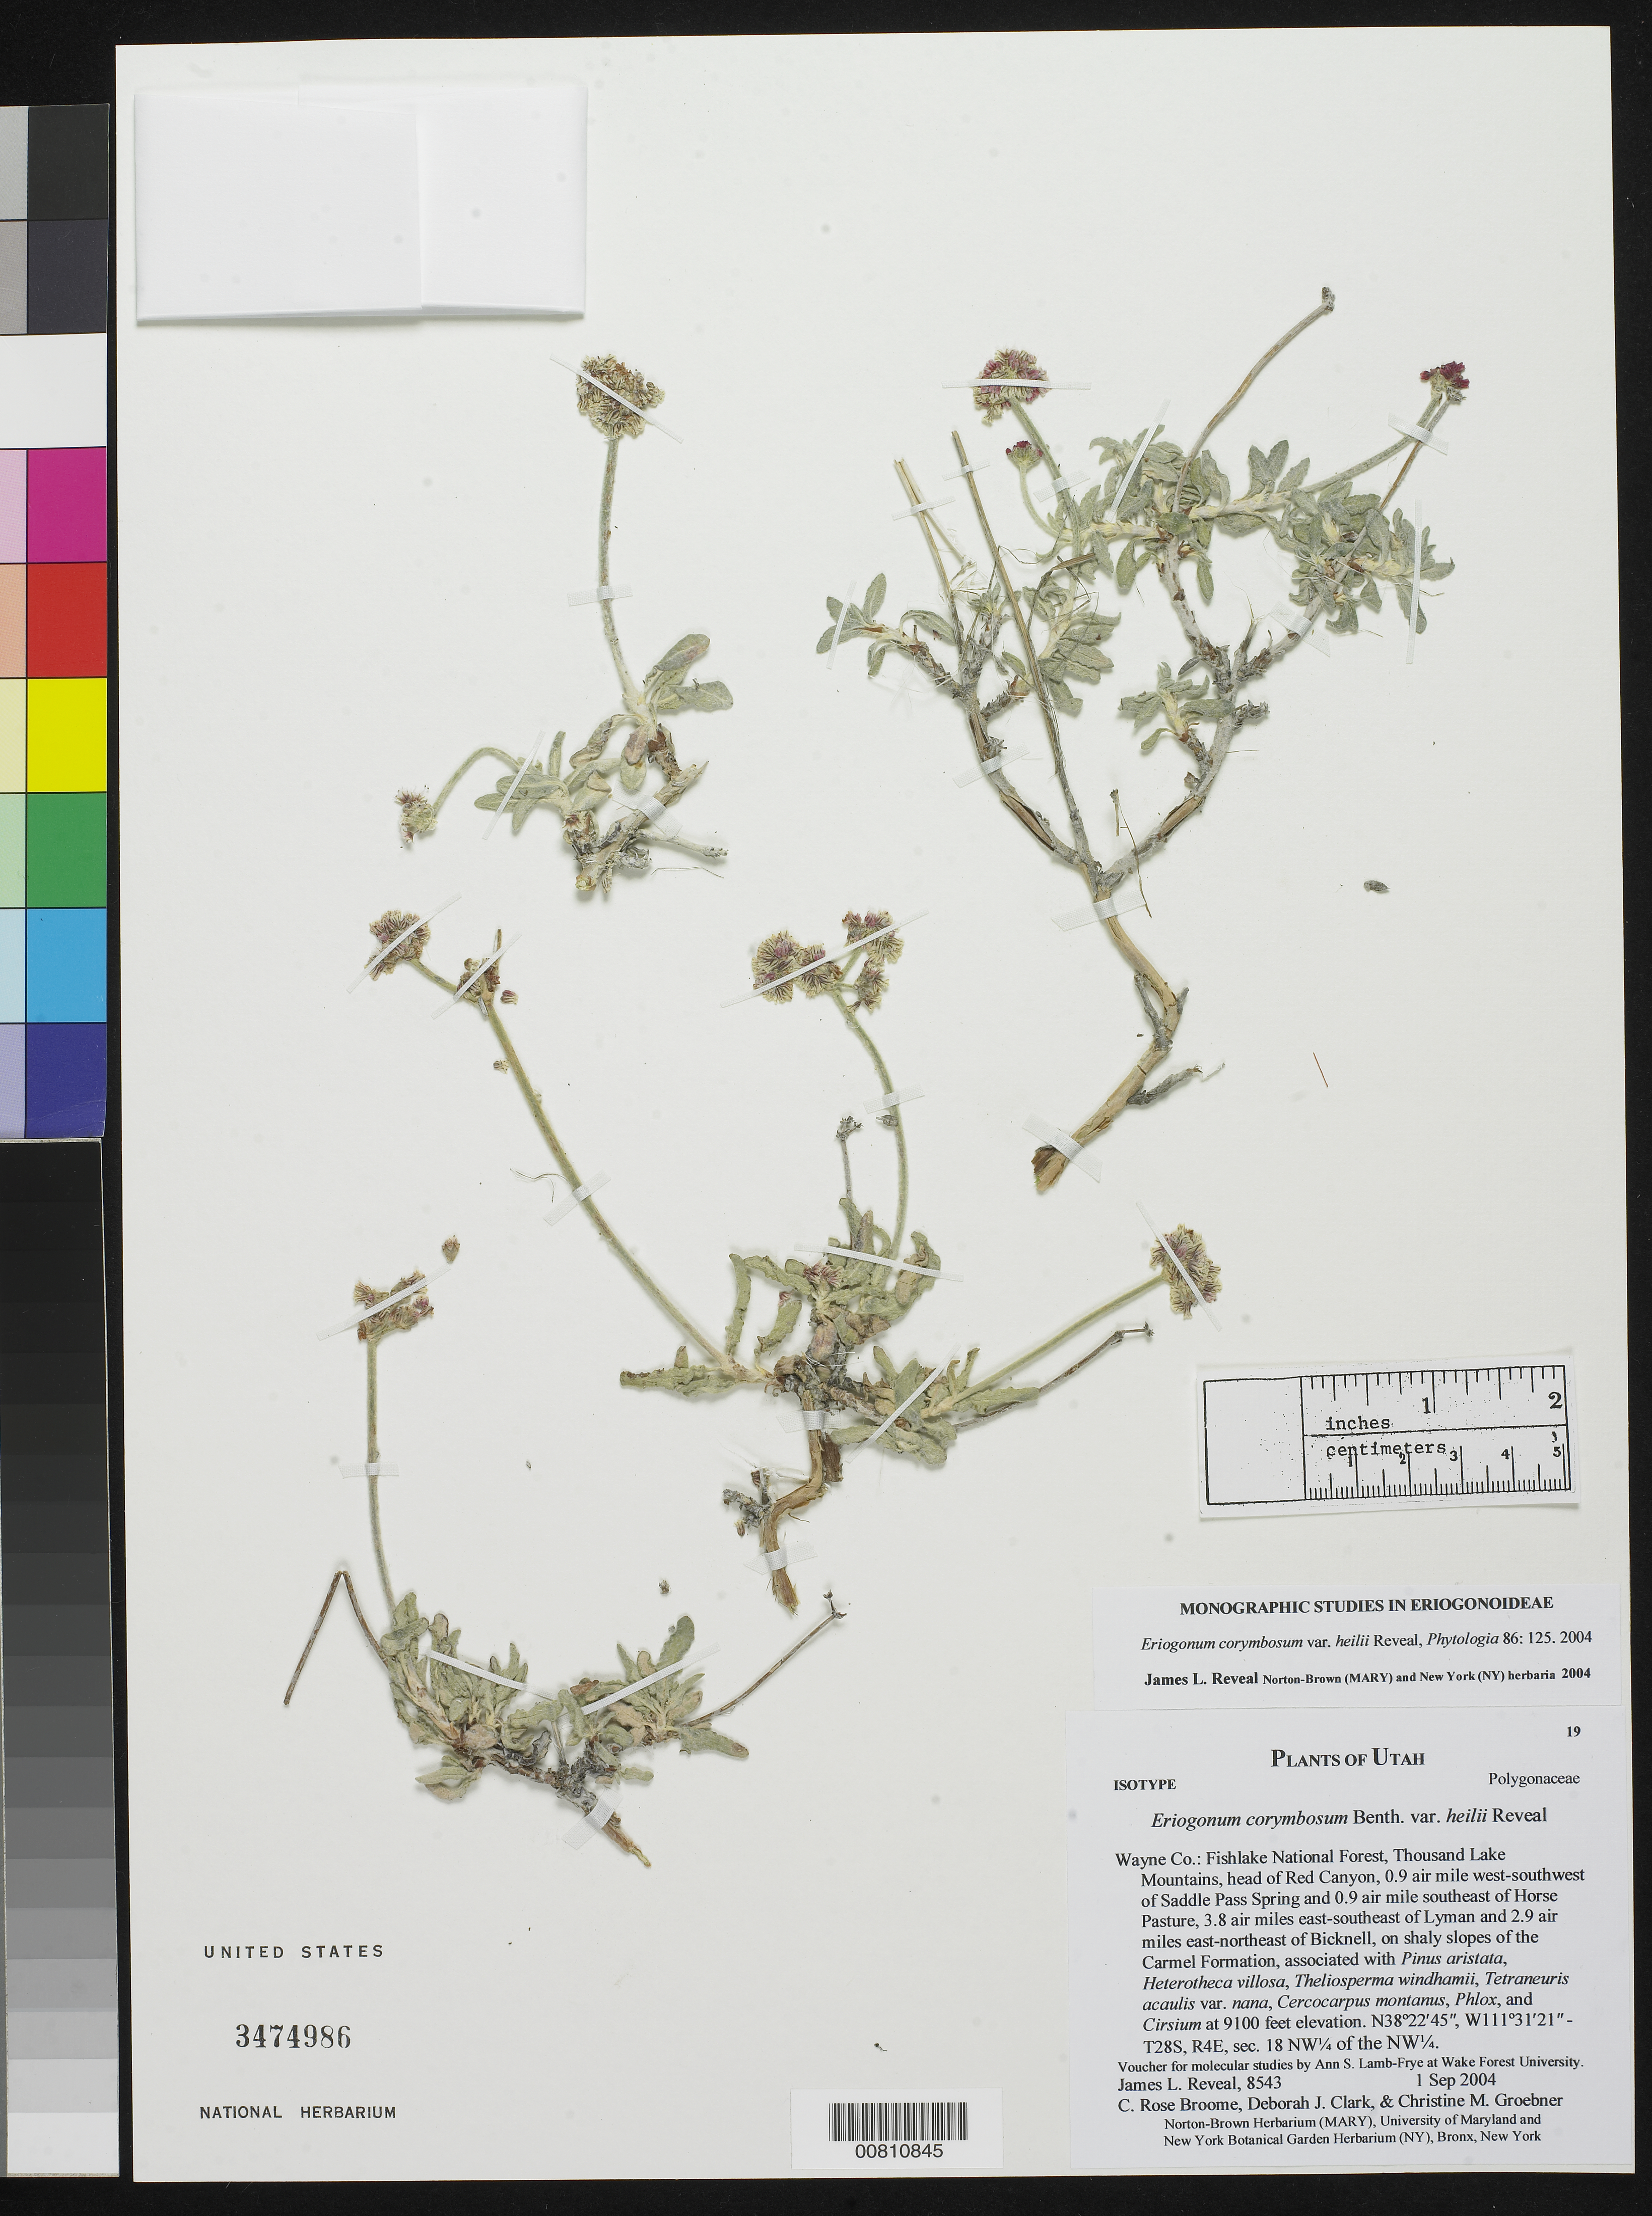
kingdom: Plantae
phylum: Tracheophyta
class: Magnoliopsida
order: Caryophyllales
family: Polygonaceae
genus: Eriogonum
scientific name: Eriogonum corymbosum var. heilii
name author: Reveal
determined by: Reveal, J. L.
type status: Isotype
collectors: J. L. Reveal, C. R. Broome, D. J. Clark & C. Groebner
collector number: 8543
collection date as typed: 01 Sep 2004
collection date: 2004-09-01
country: United States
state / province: Utah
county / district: Wayne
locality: Wayne Co.: Fishlake National Forest, Thousand Lake Mountains, head of Red Canyon, 0.9 air miles WSW of Saddle Pass Spring and 0.9 air mile SE of Horse Pasture, 3.8 air miles ESE of Lyman and 2.9 air miles ENE of Bicknell.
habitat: On shaly slopes of the Carmel Formation.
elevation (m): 2774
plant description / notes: Holotype at NY.; Voucher for molecular studies by Ann S. Lamb-Frye at Wake Forest University.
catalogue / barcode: US 3474986